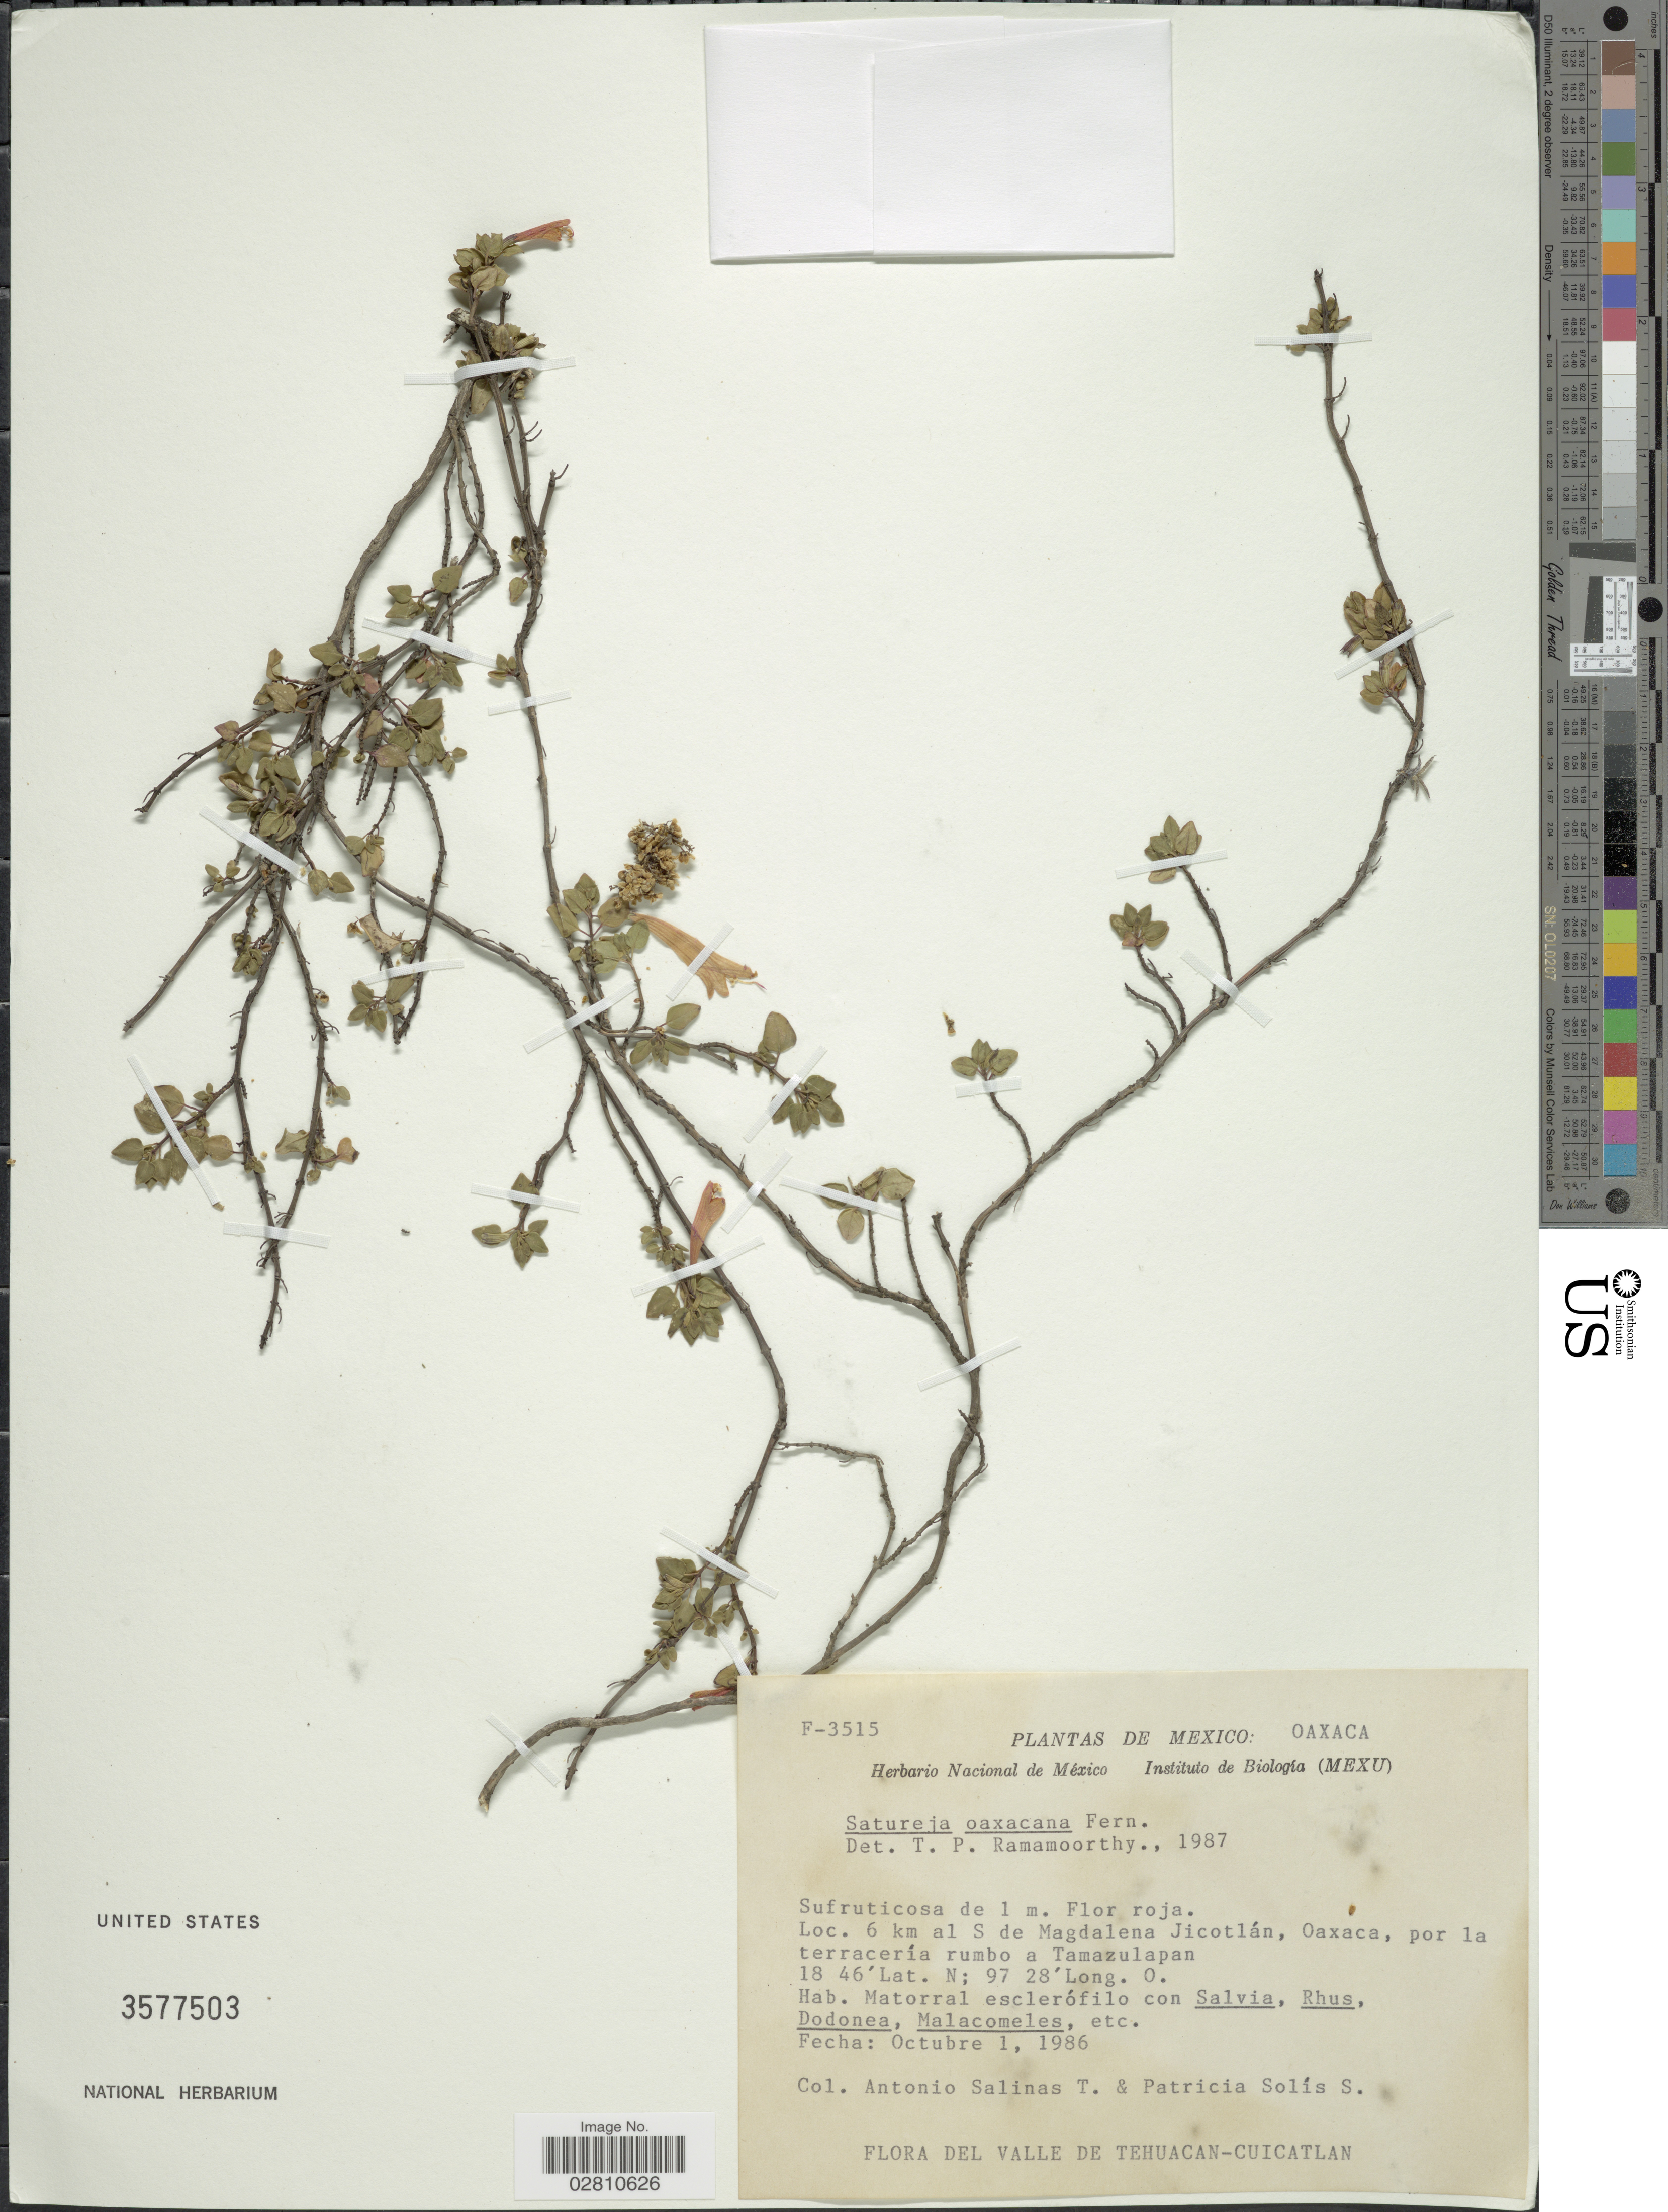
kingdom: Plantae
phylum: Tracheophyta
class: Magnoliopsida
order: Lamiales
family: Lamiaceae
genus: Clinopodium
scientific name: Clinopodium mexicanum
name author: (Benth.) Govaerts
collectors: A. Salinas T. & P. Solis S.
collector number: F-3515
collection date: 1986-10-01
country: Mexico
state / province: Oaxaca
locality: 6 km al S de Magdalena Jicotlán, Oaxaca, por la terracería rumbo a Tamazulapan.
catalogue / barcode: US 3577503